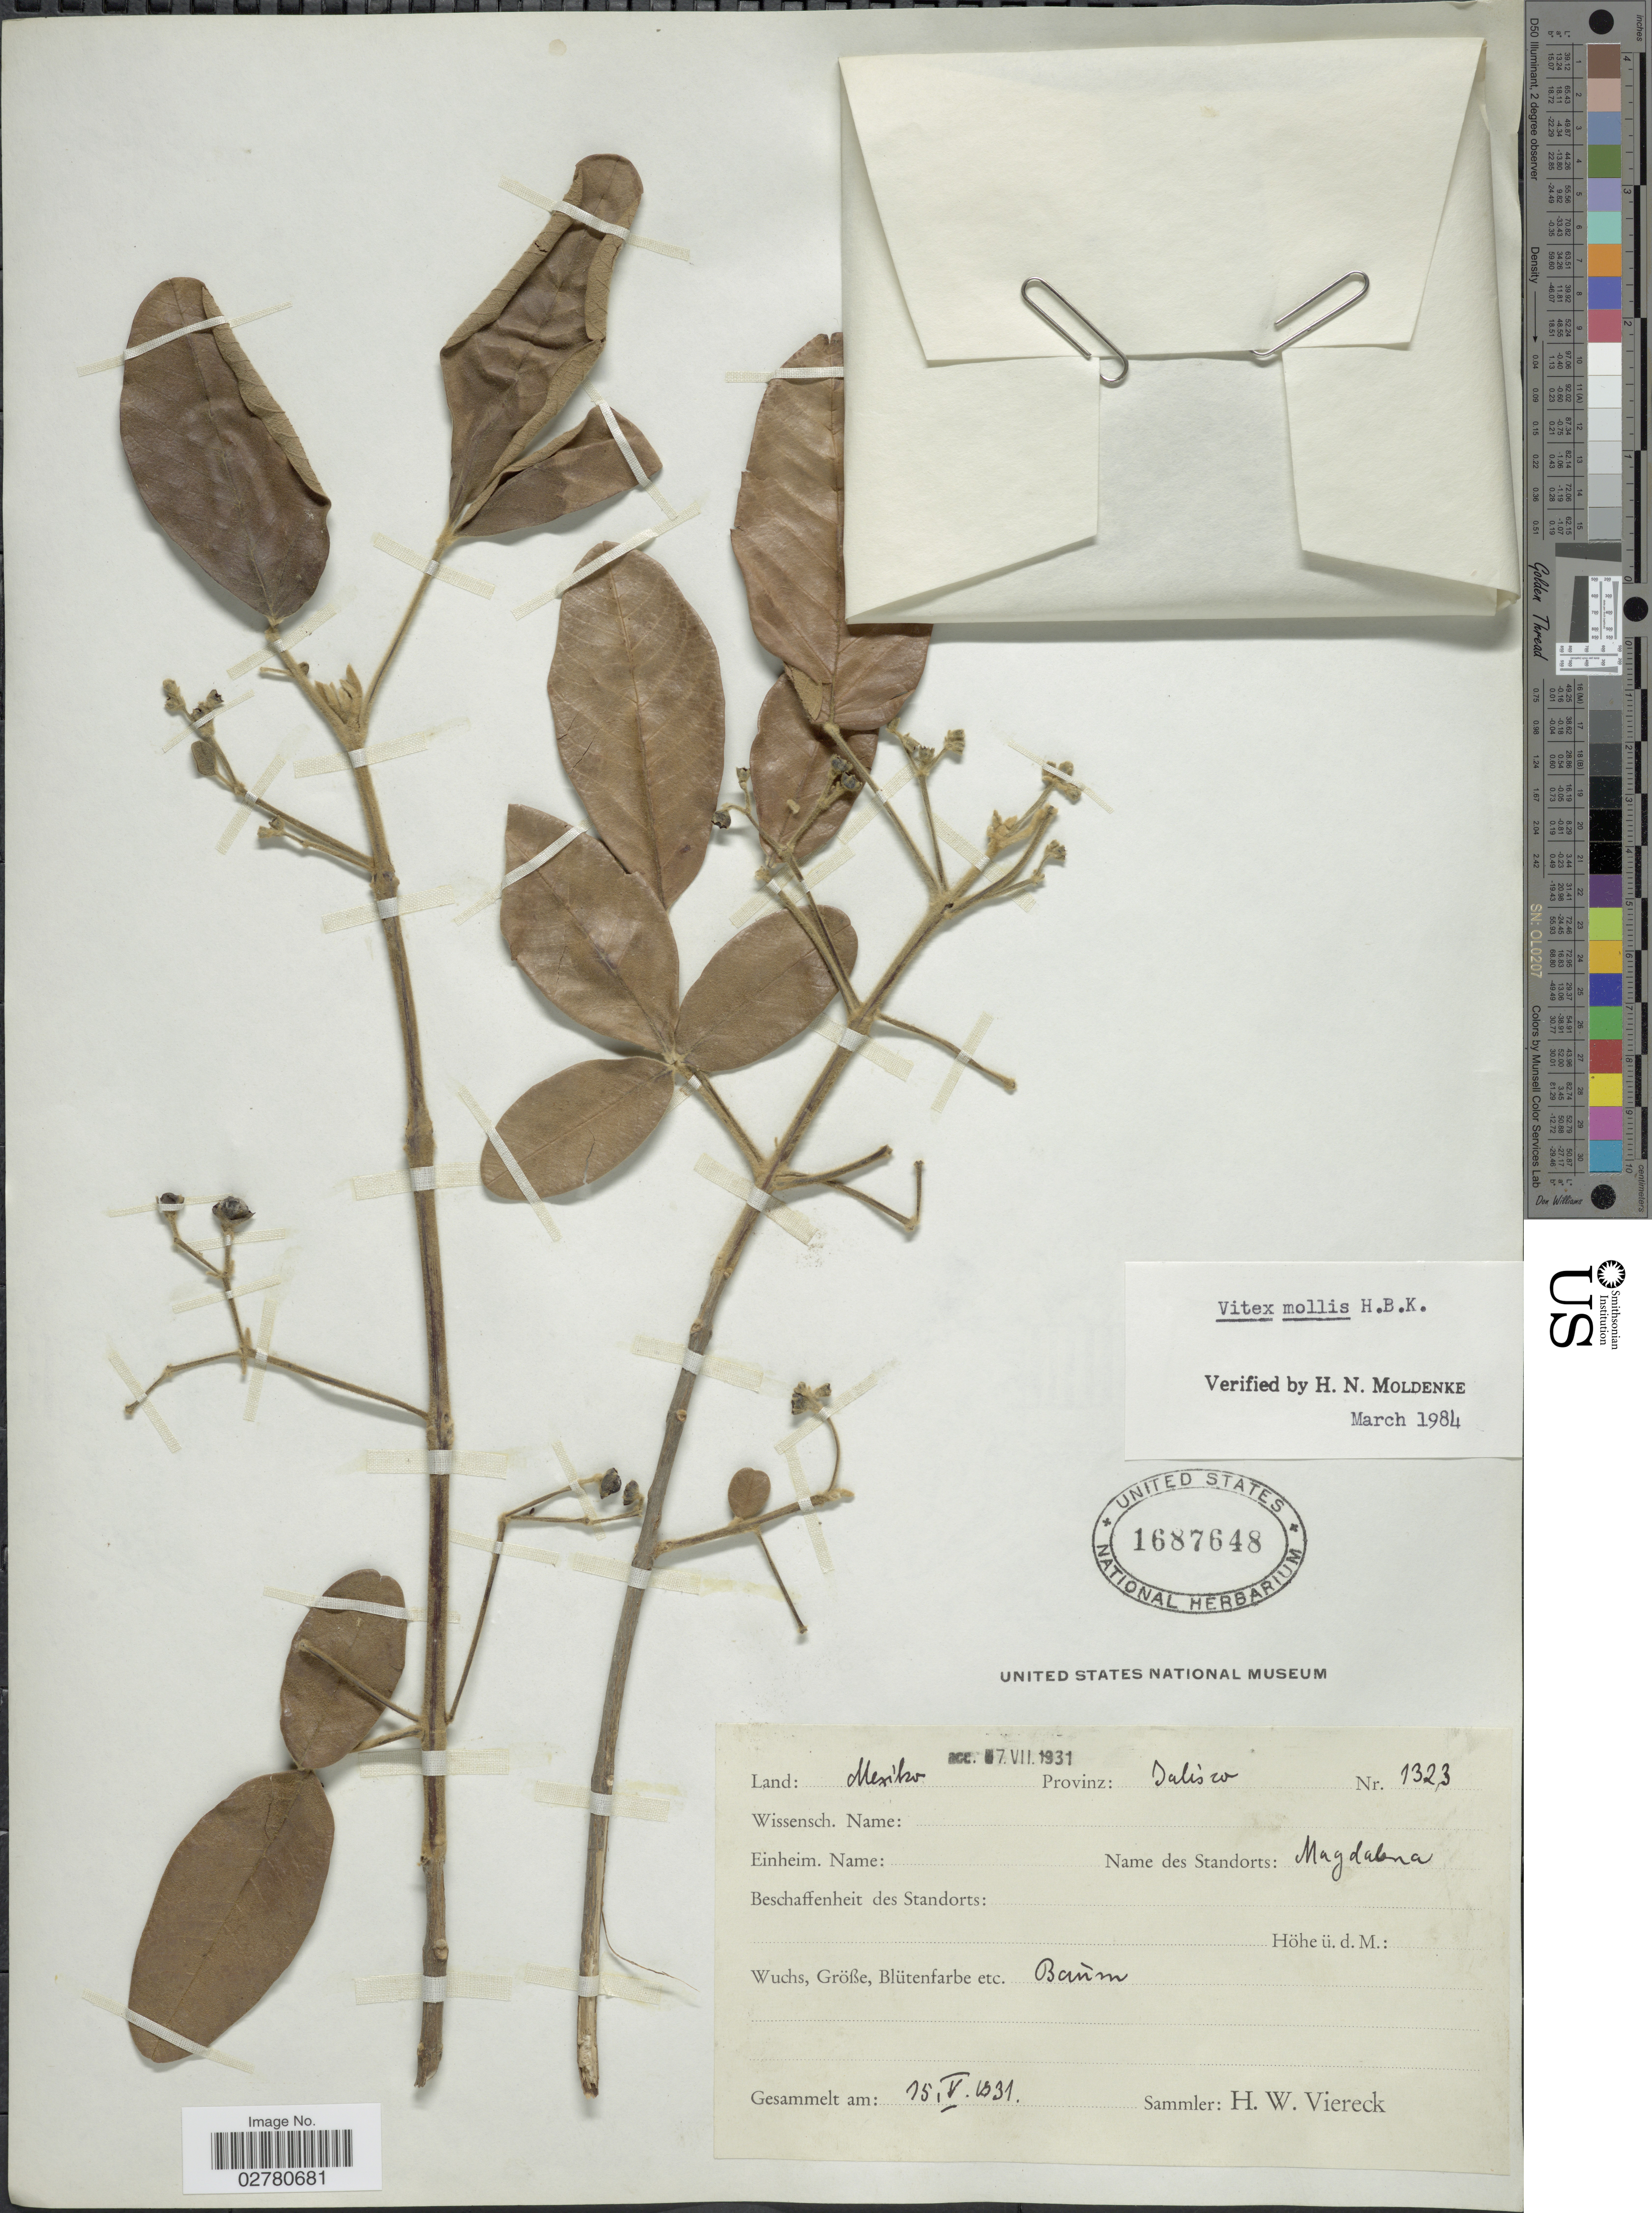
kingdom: Plantae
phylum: Tracheophyta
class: Magnoliopsida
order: Lamiales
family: Lamiaceae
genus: Vitex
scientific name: Vitex mollis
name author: Kunth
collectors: H. W. Viereck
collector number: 1323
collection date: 1931-05-15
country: Mexico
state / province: Jalisco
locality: Magdalena.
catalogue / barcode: US 1687648